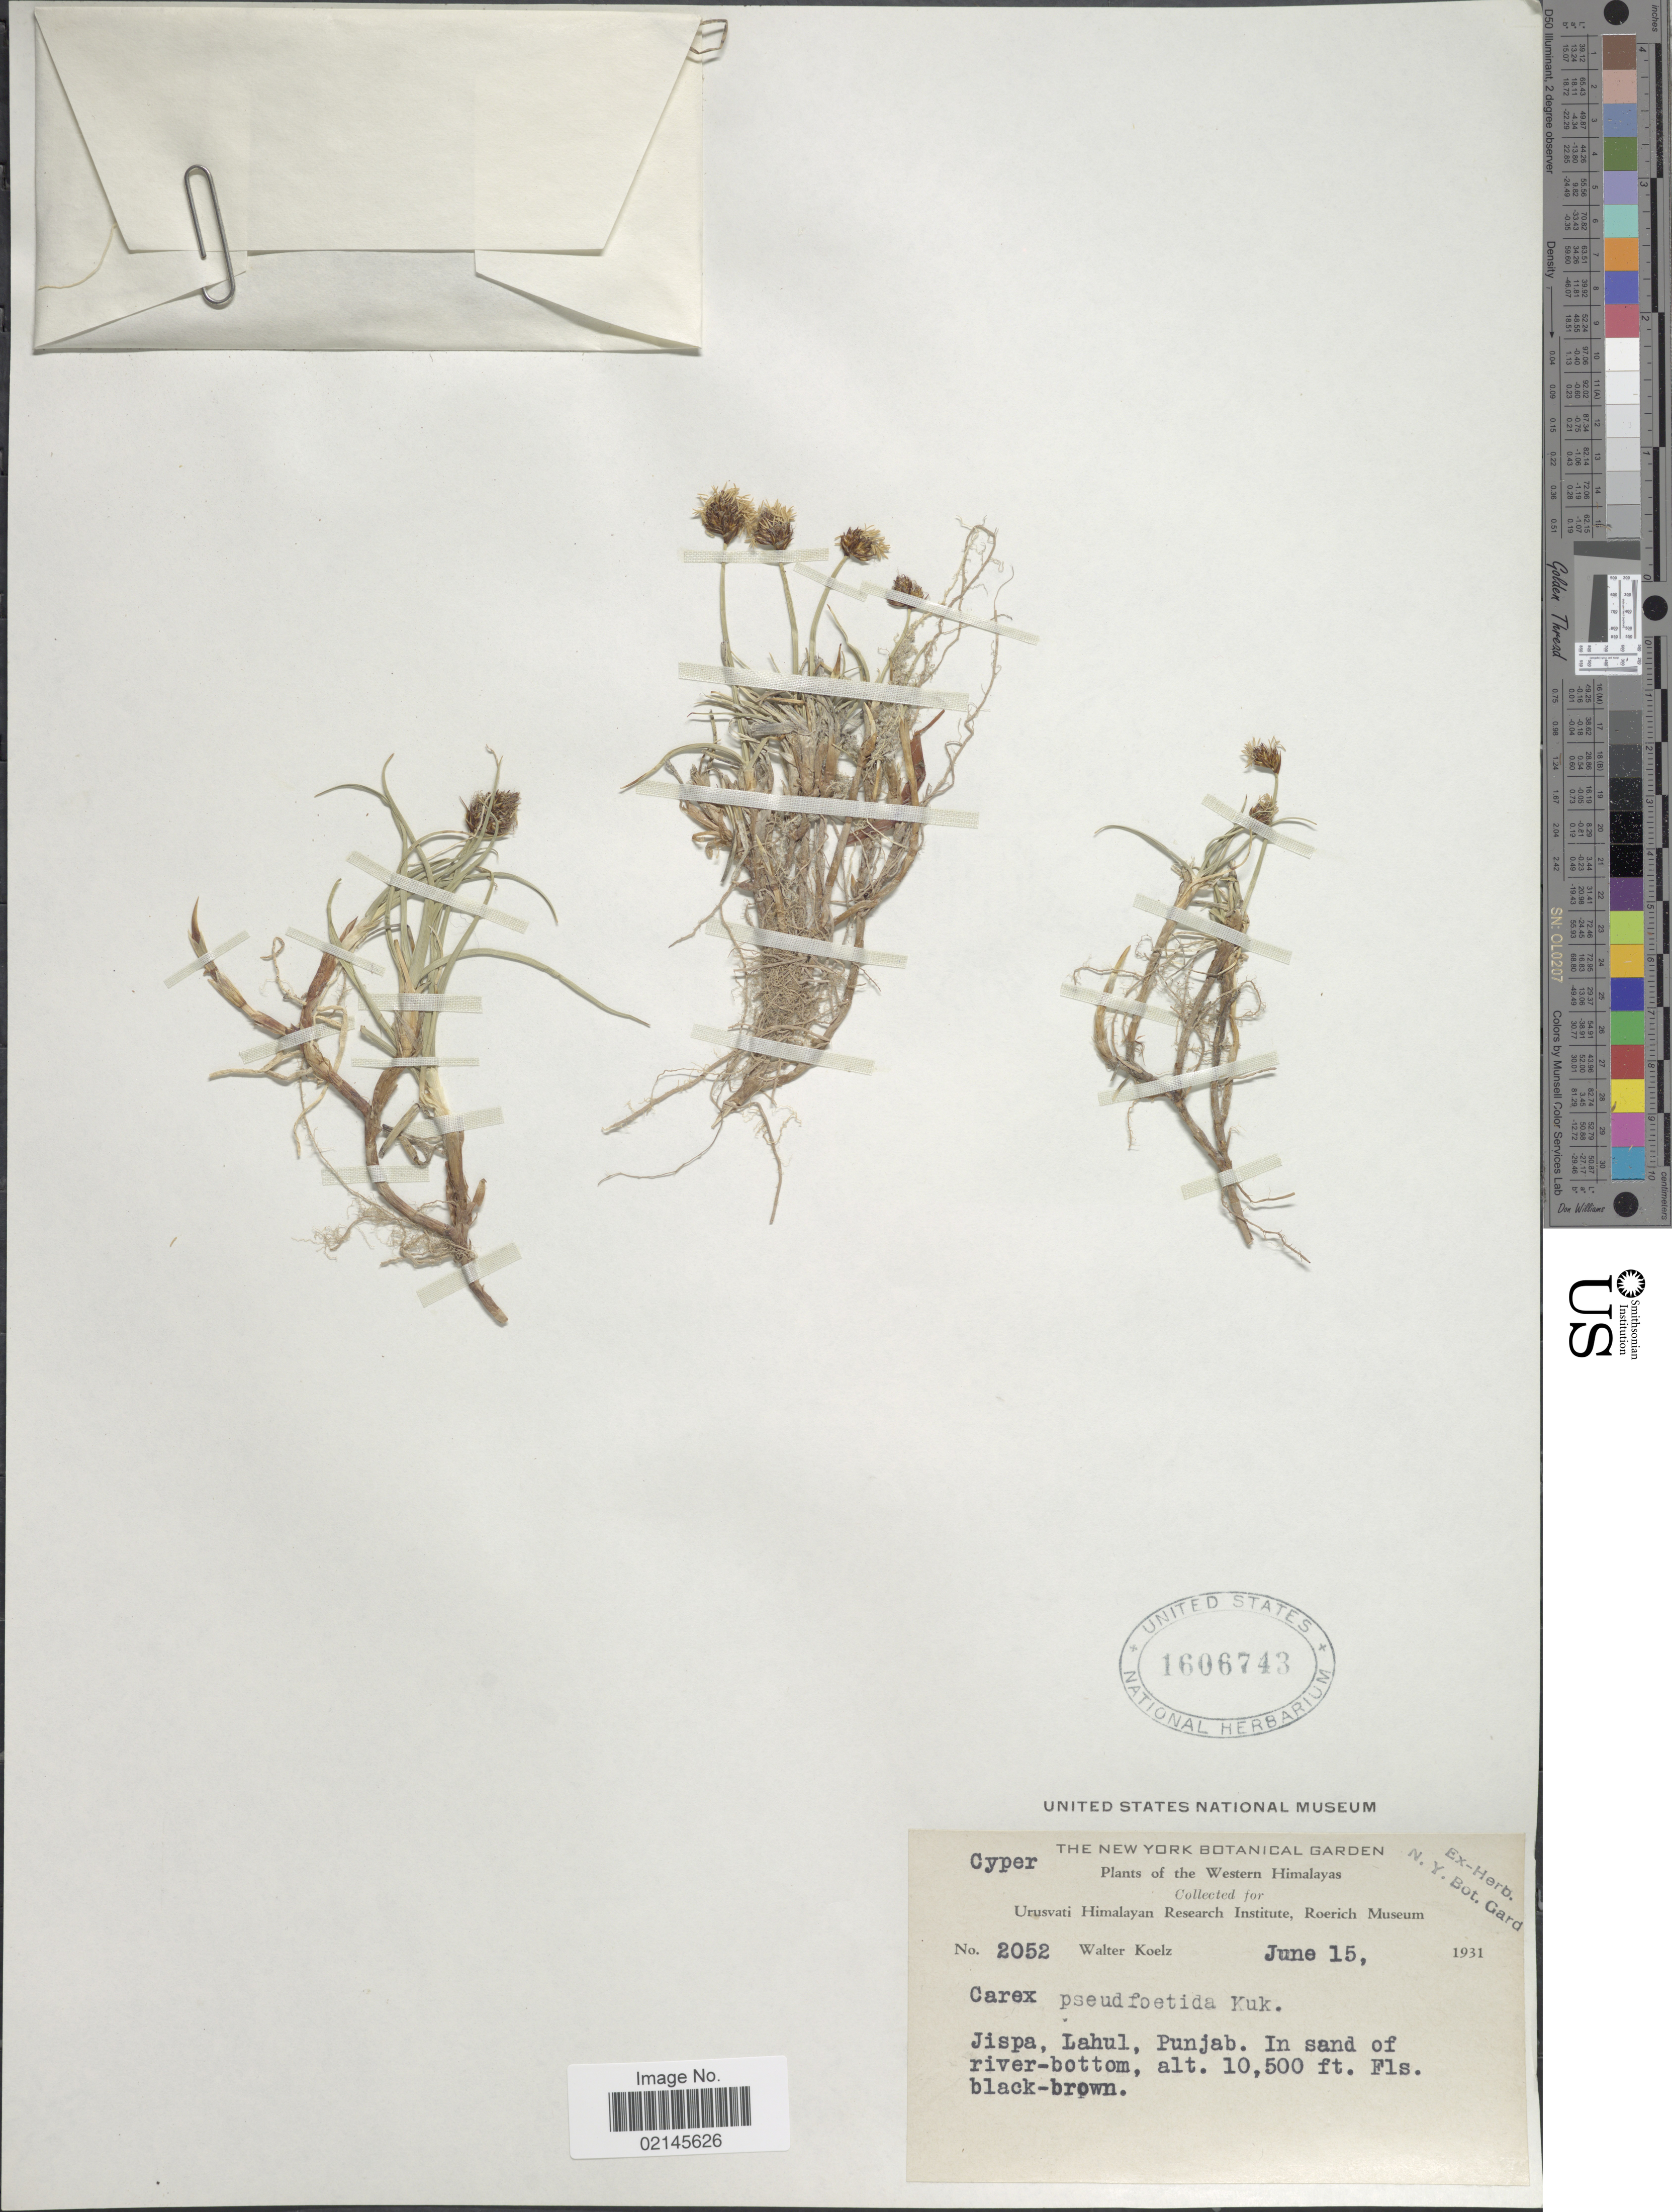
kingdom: Plantae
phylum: Tracheophyta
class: Liliopsida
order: Poales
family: Cyperaceae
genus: Carex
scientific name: Carex pseudofoetida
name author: Kük.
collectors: W. N. Koelz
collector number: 2052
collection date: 1931-06-15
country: India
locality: Western Himalayas, Jispa, Lahul, Punjab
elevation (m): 3200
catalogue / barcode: US 1606743